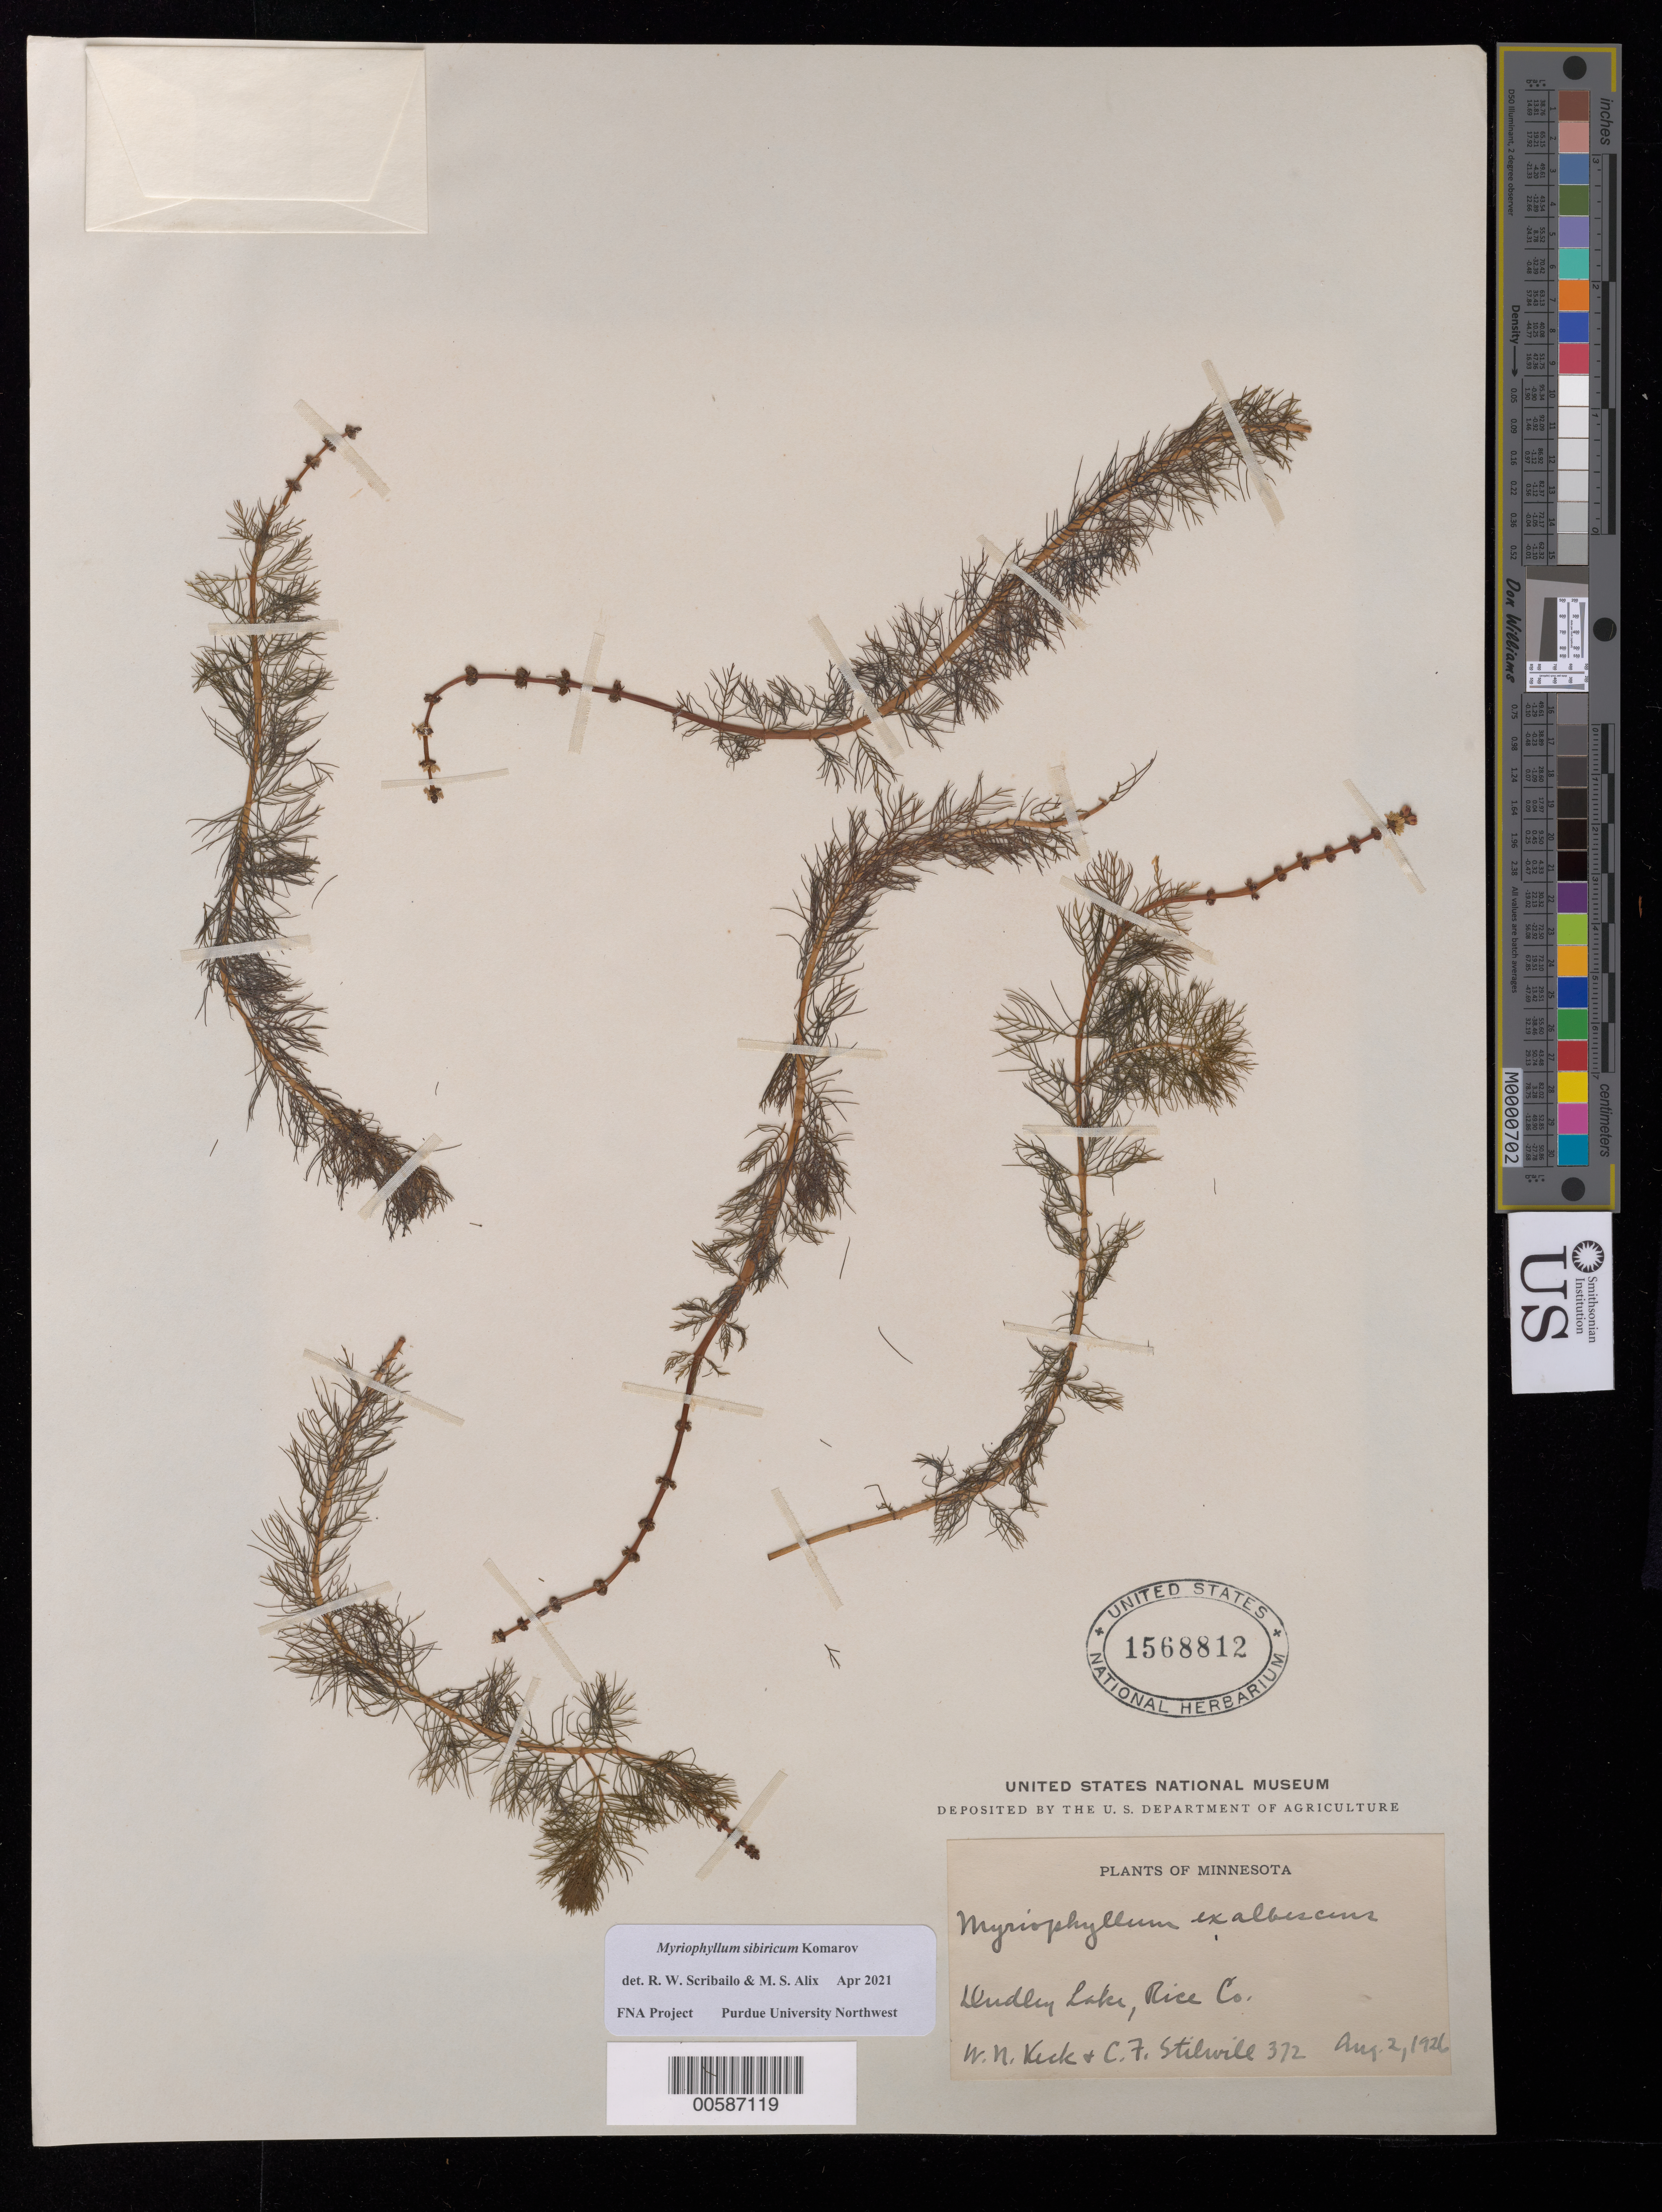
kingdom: Plantae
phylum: Tracheophyta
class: Magnoliopsida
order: Saxifragales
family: Haloragaceae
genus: Myriophyllum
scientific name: Myriophyllum sibiricum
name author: Kom.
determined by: Scribailo, R. W.; Alix, M. S.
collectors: W. Kick & C. Stilwill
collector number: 372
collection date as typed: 02 Aug 1926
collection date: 1926-08-02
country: United States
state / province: Minnesota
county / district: Rice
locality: Dudley Lake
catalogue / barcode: US 1568812